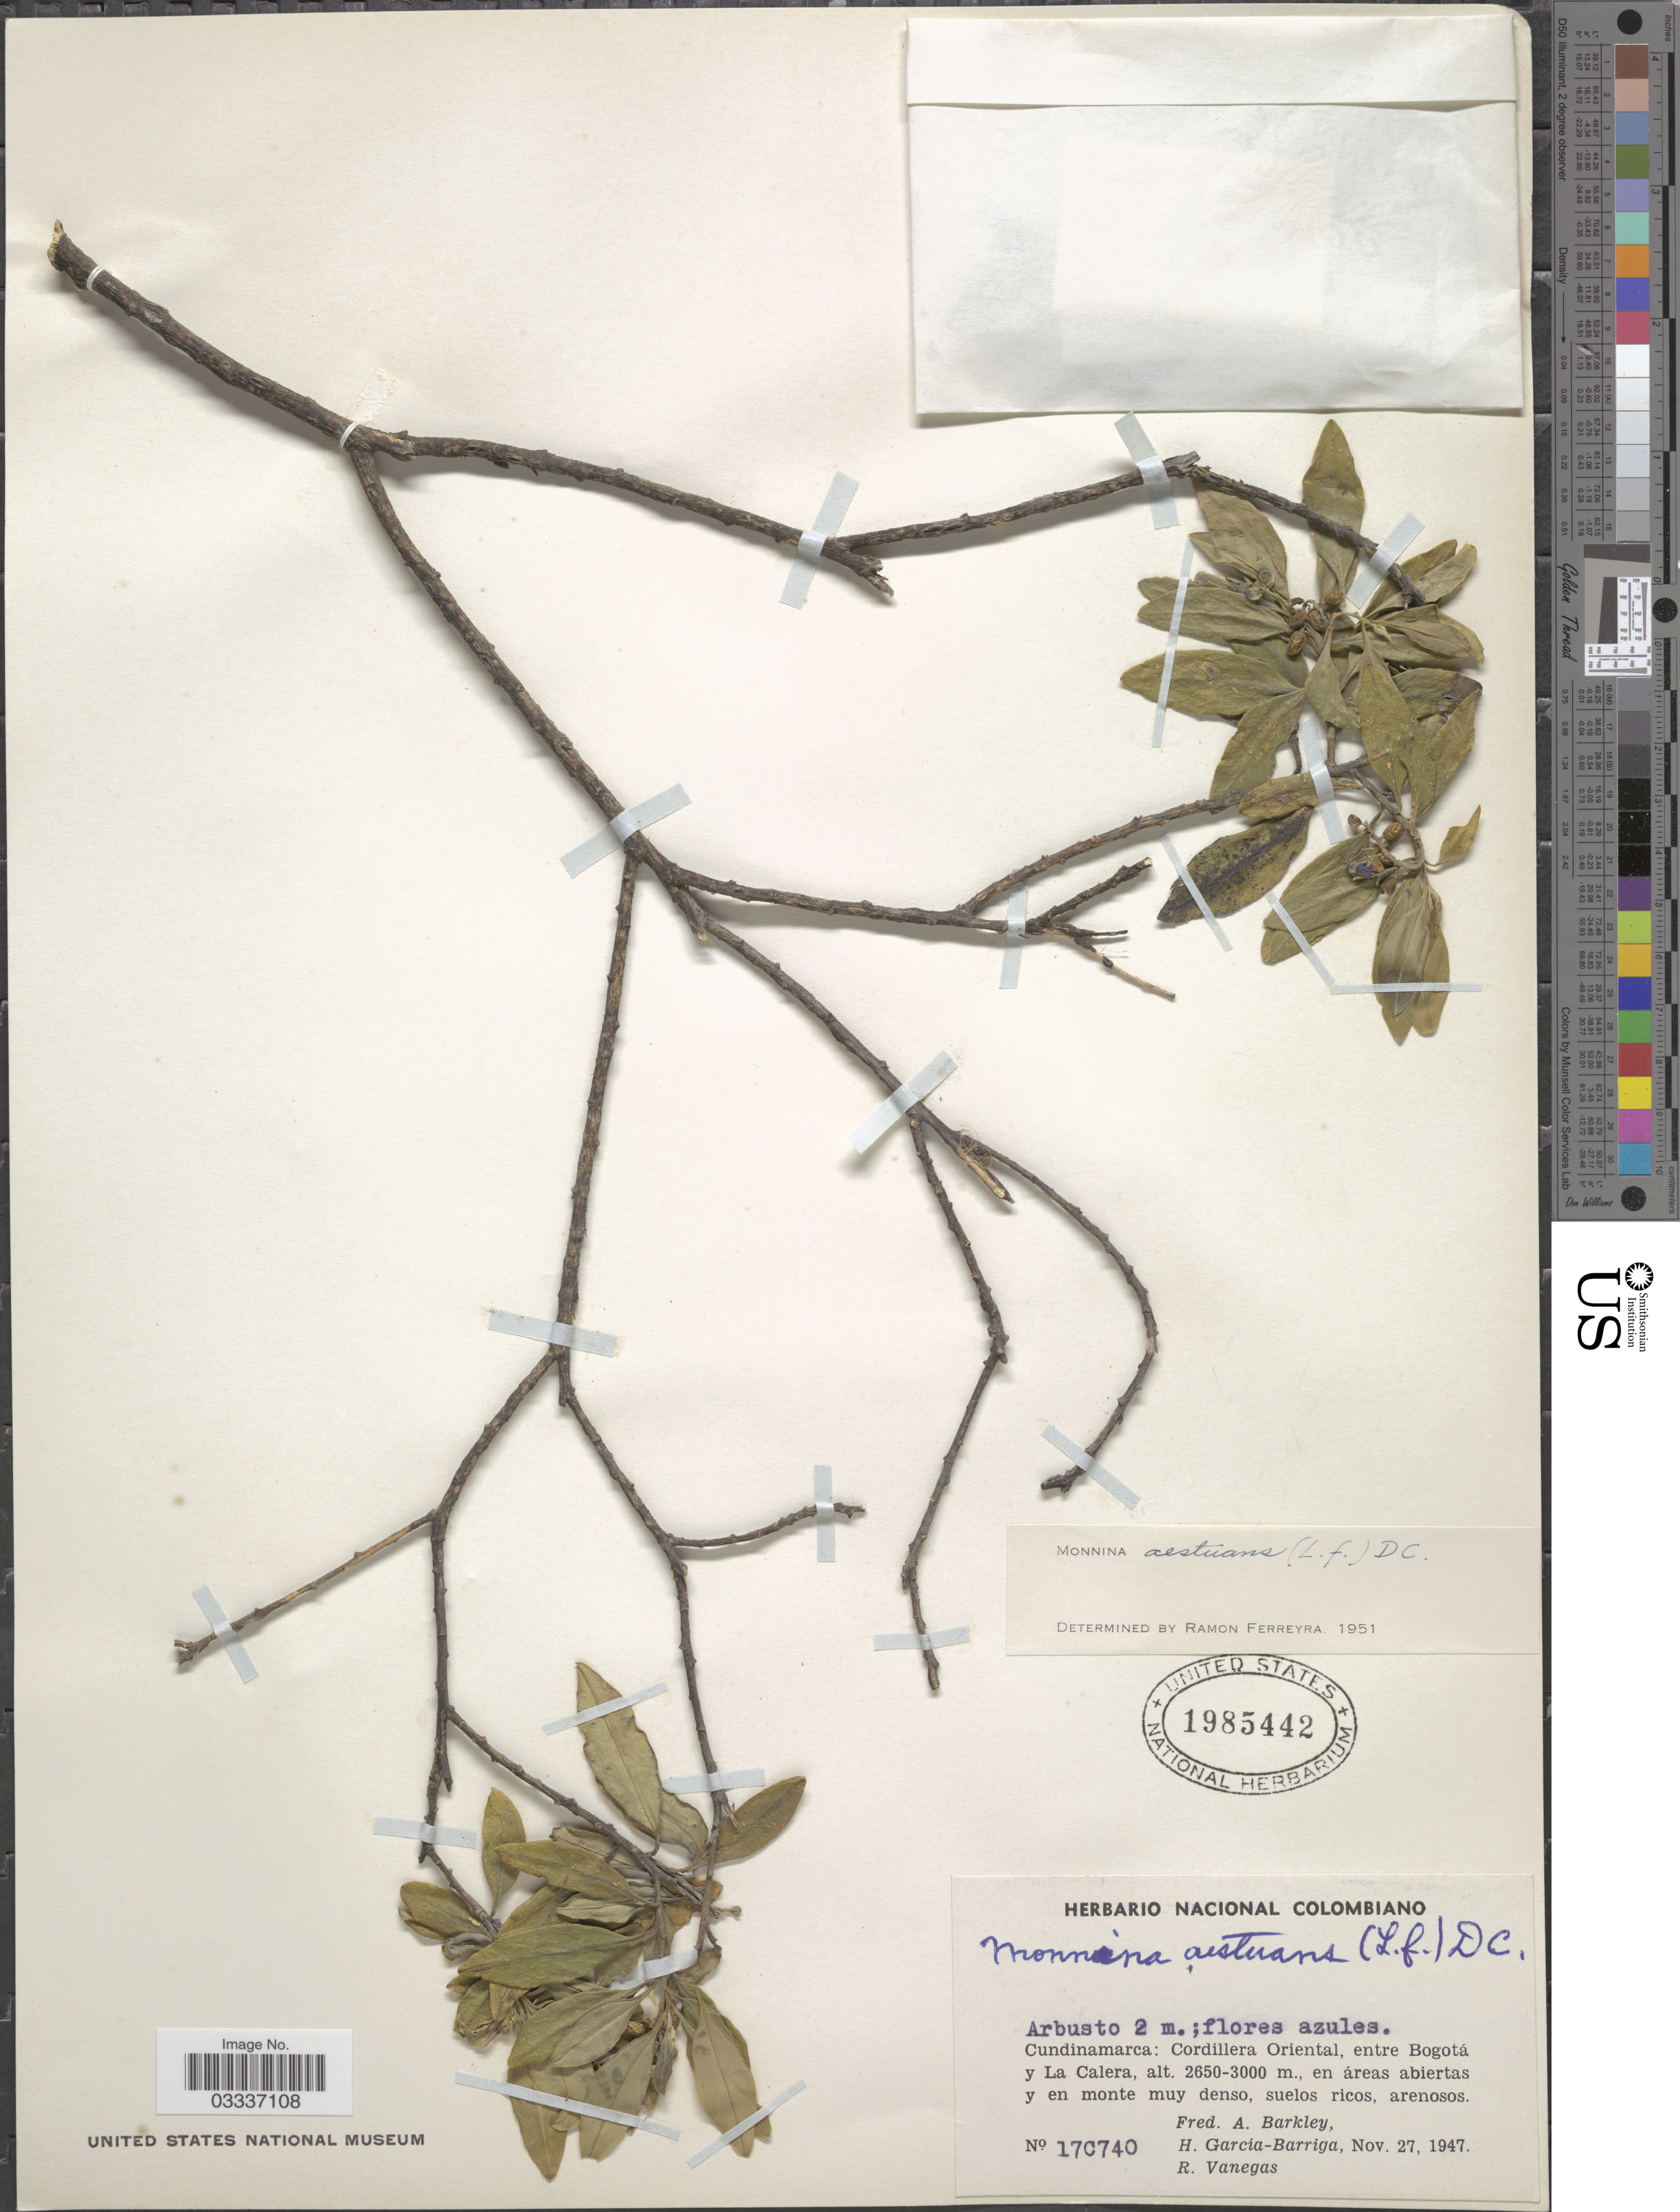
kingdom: Plantae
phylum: Tracheophyta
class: Magnoliopsida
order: Fabales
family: Polygalaceae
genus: Monnina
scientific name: Monnina aestuans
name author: (L. f.) DC.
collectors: F. A. Barkley, H. García Barriga & R. Vanegas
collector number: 17C740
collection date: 1947-11-27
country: Colombia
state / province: Cundinamarca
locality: Cordillera Oriental, entre Bogotá y La Calera.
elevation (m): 2650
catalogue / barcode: US 1985442